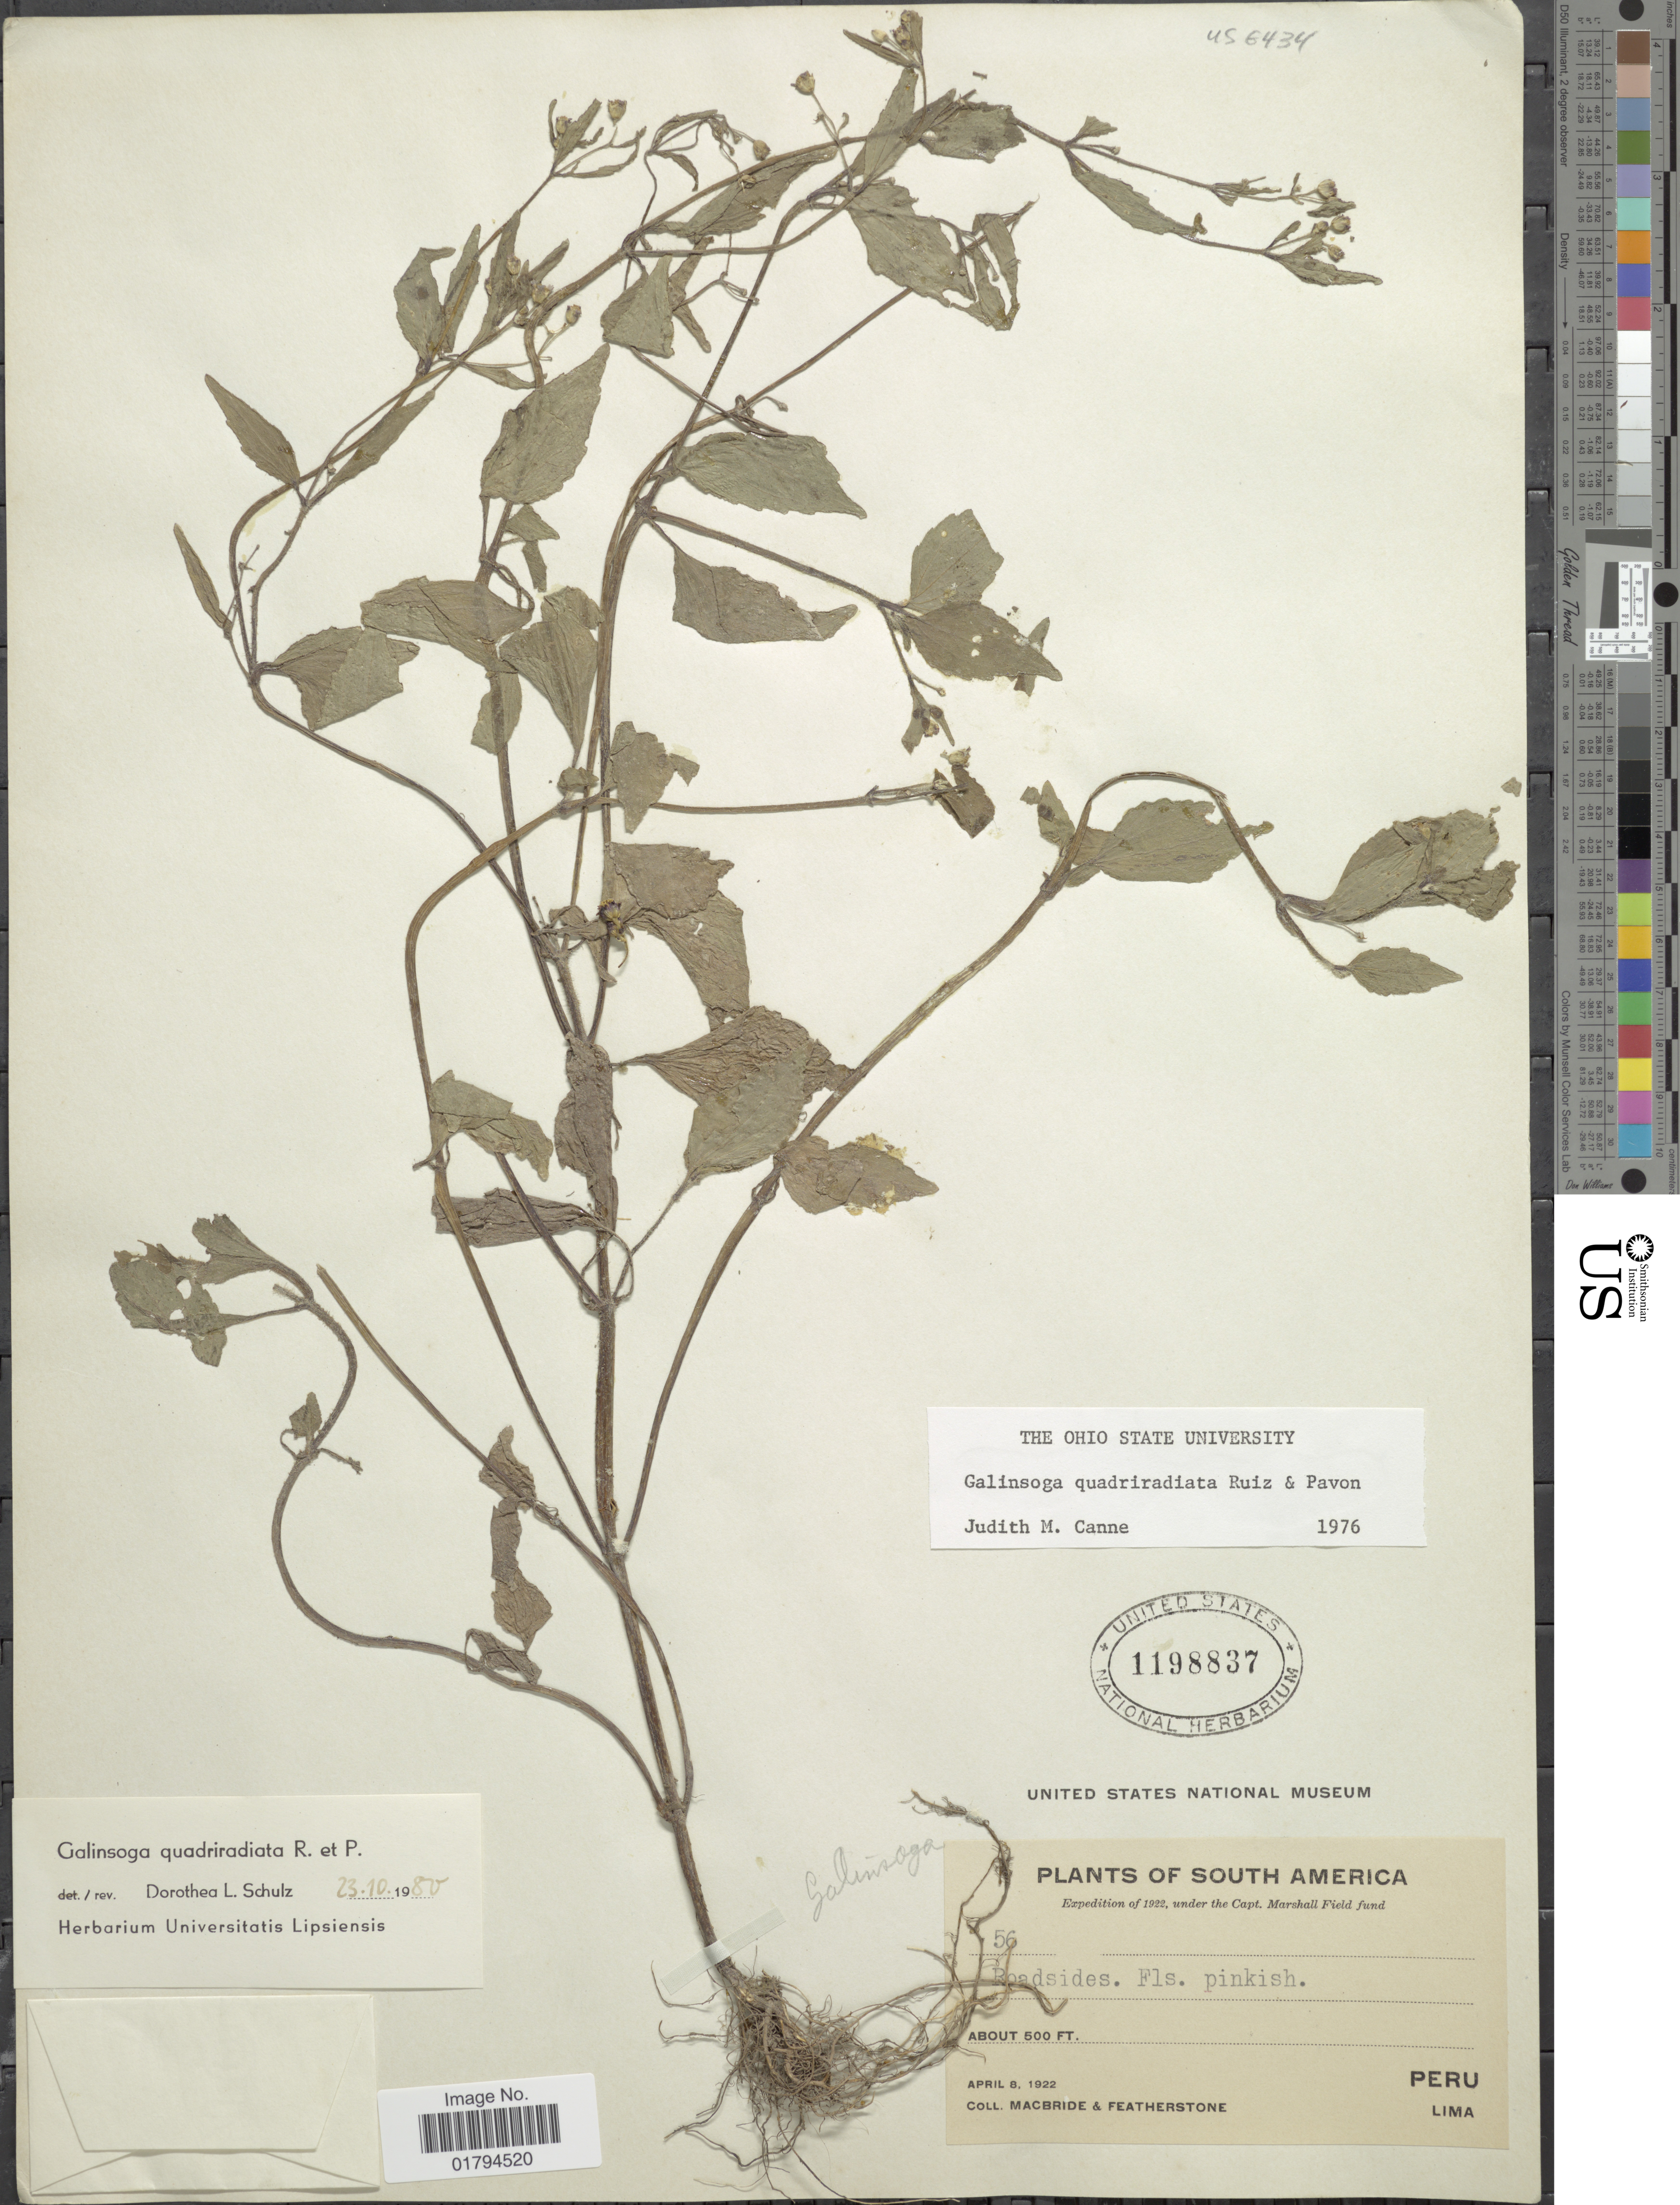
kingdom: Plantae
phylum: Tracheophyta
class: Magnoliopsida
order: Asterales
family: Asteraceae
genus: Galinsoga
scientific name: Galinsoga quadriradiata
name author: Ruiz & Pav.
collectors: Macbride, -- & -. Featherstone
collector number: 56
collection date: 1922-04-08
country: Peru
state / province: Lima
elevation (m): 152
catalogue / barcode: US 1198837